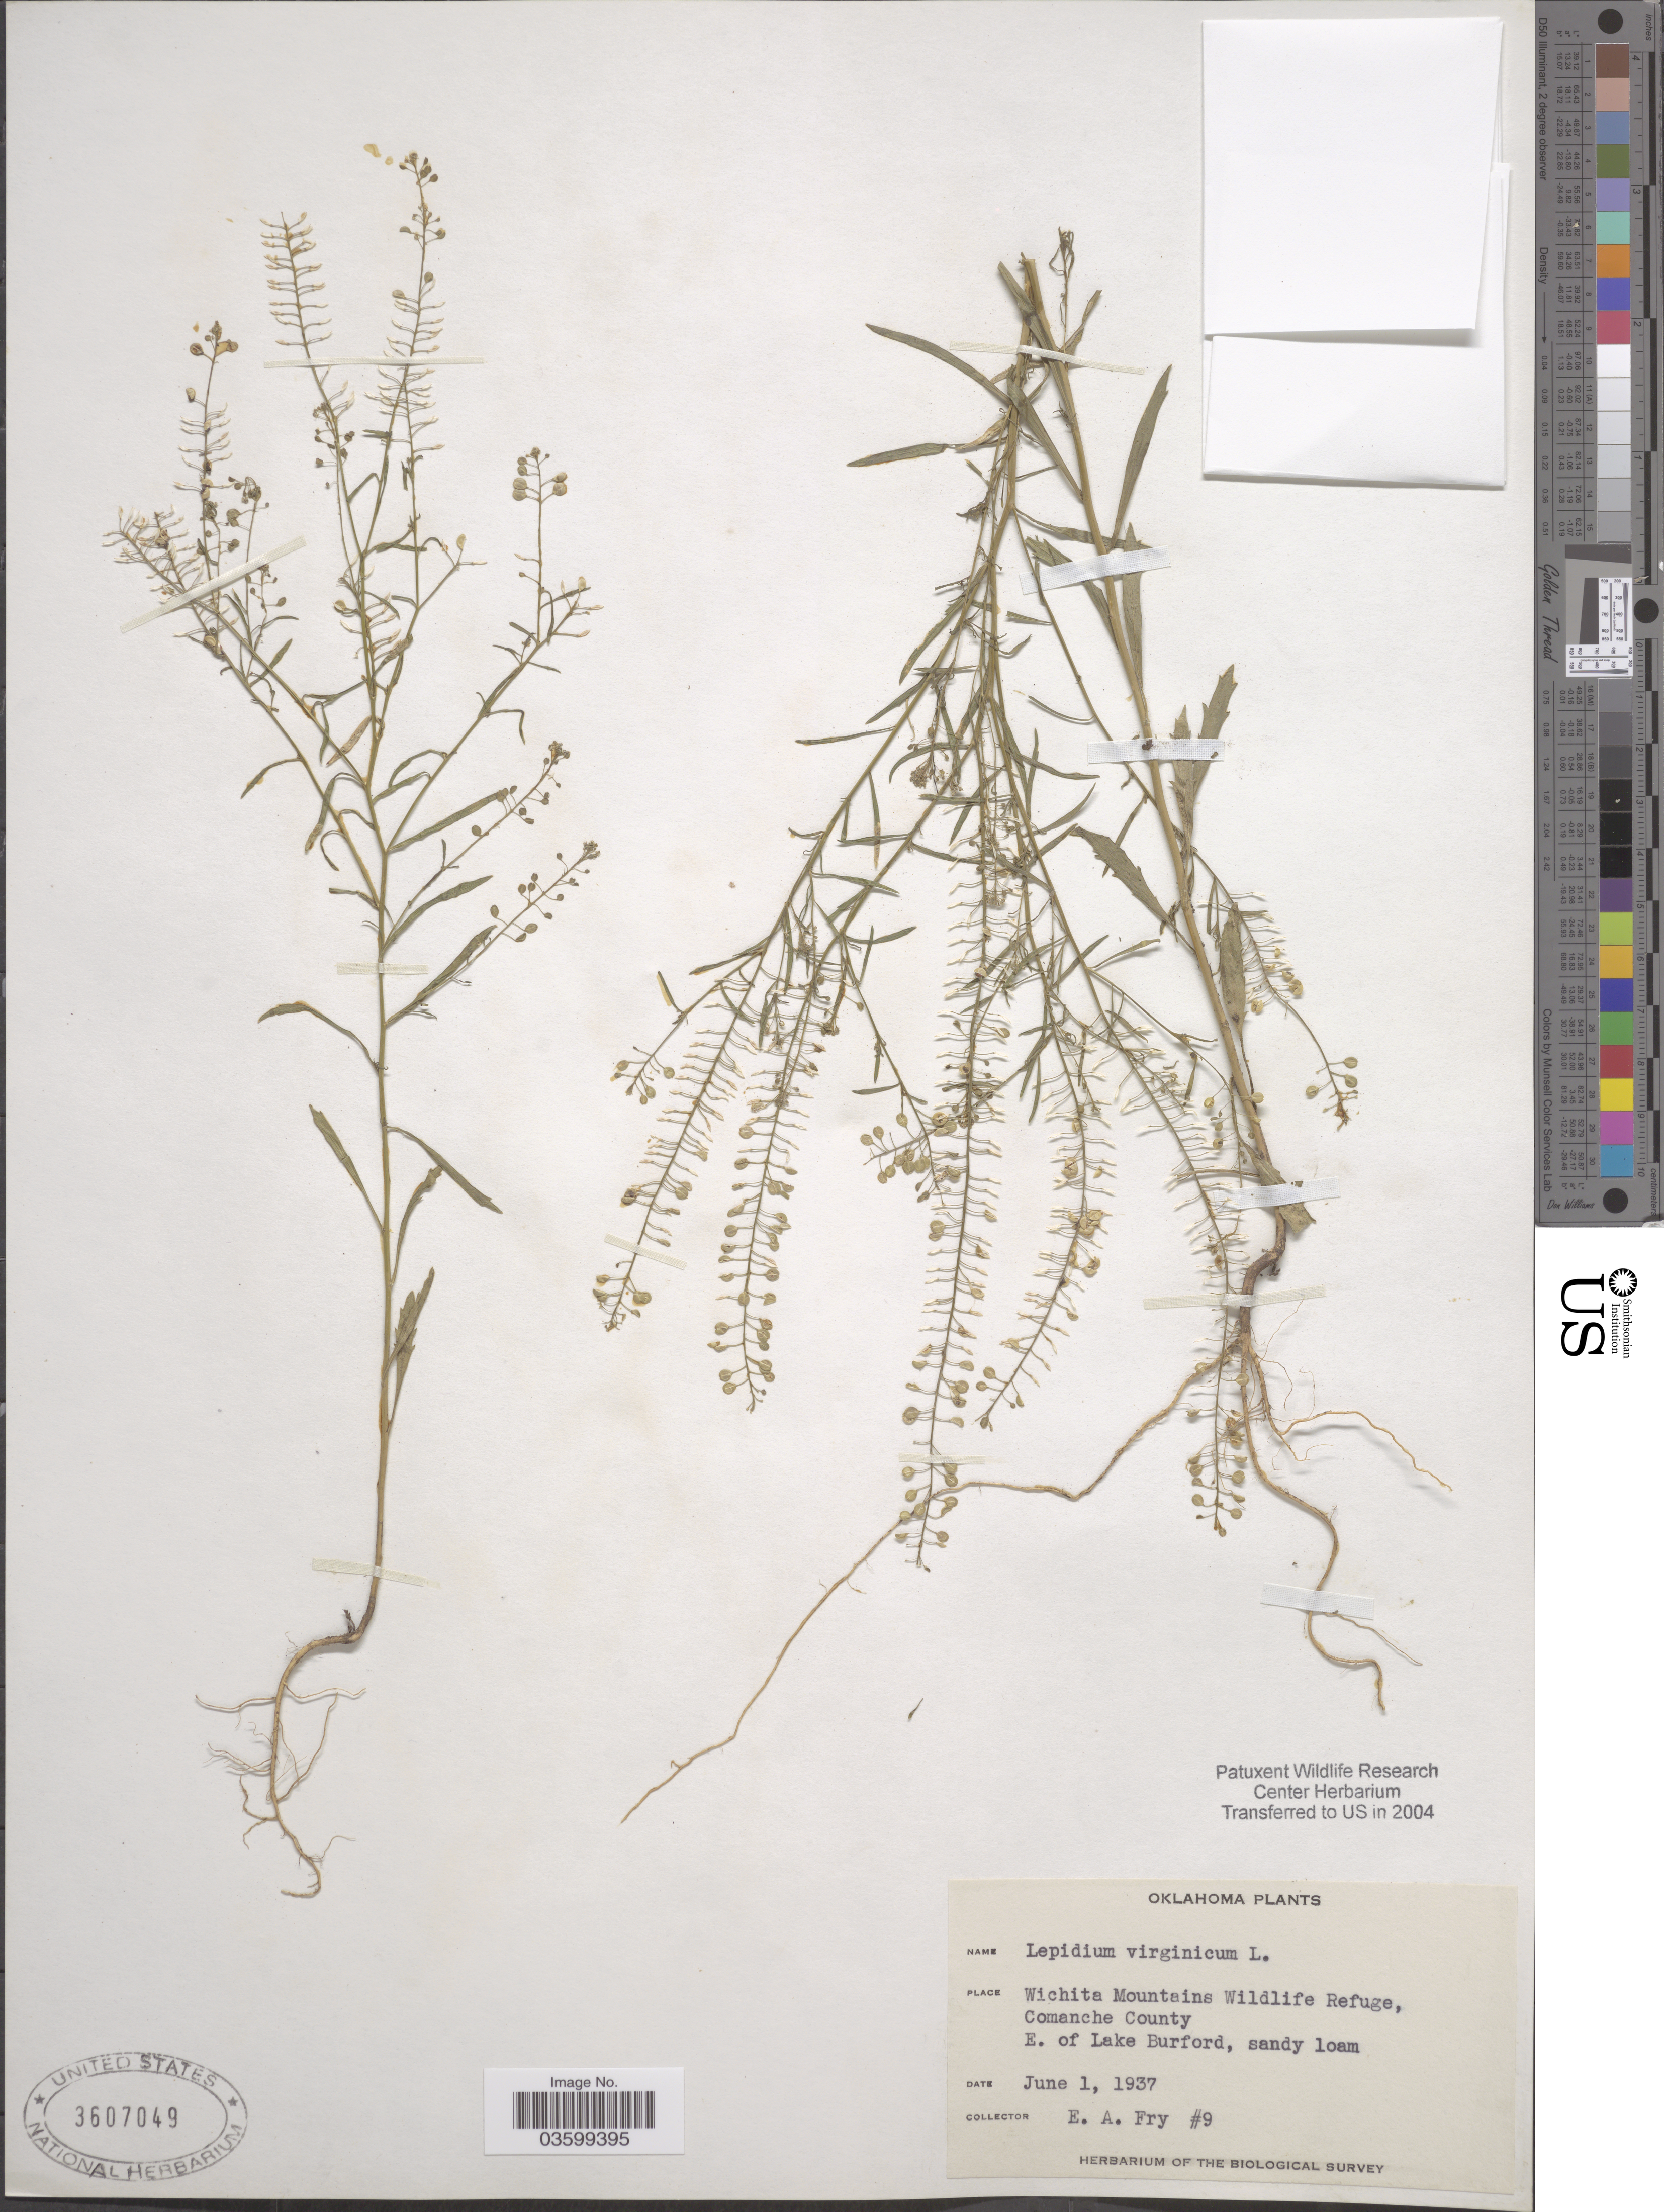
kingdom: Plantae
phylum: Tracheophyta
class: Magnoliopsida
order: Brassicales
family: Brassicaceae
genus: Lepidium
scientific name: Lepidium virginicum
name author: L.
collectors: E. Fry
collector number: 9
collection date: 1937-06-01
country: United States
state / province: Oklahoma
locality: Wichita Mountains Wildlife Refuge, Comanche County. E. of Lake Burford.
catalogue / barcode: US 3607049